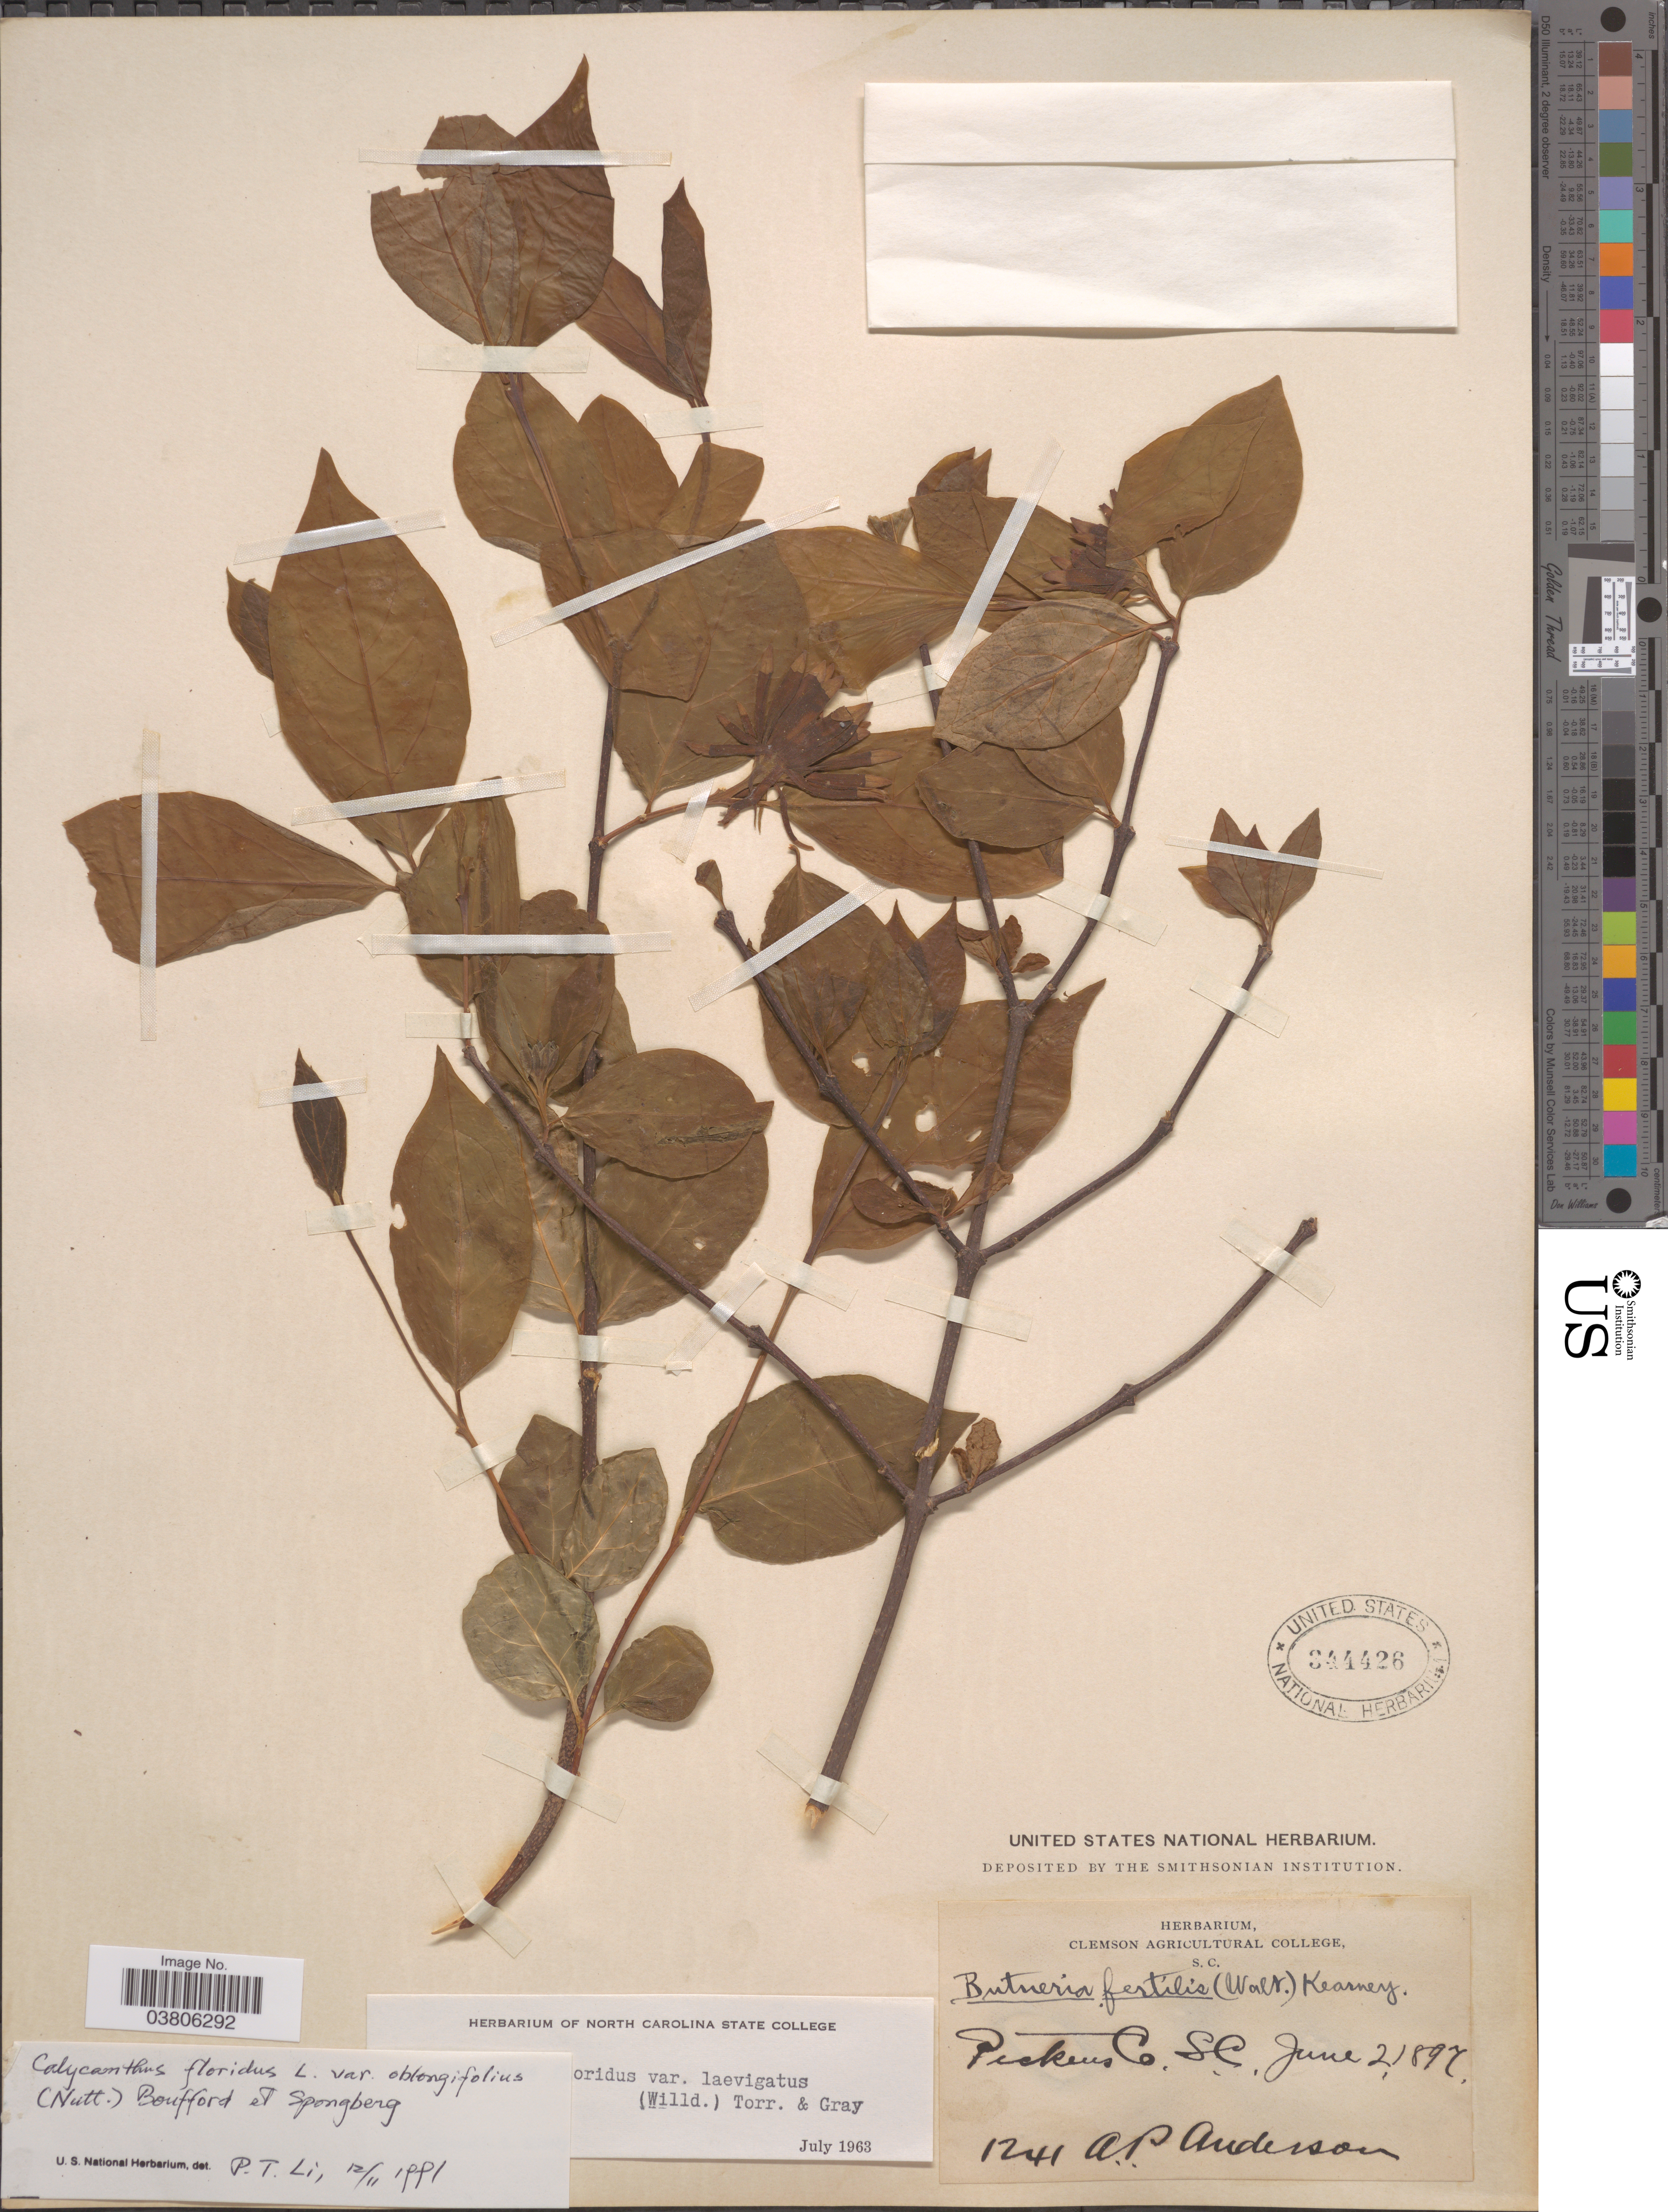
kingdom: Plantae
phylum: Tracheophyta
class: Magnoliopsida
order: Laurales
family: Calycanthaceae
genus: Calycanthus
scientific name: Calycanthus floridus var. laevigatus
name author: (Willd.) Torr. & A. Gray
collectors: A. P. Anderson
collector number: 1241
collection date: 1897-06-21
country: United States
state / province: South Carolina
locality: Pickens Co.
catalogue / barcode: US 344426